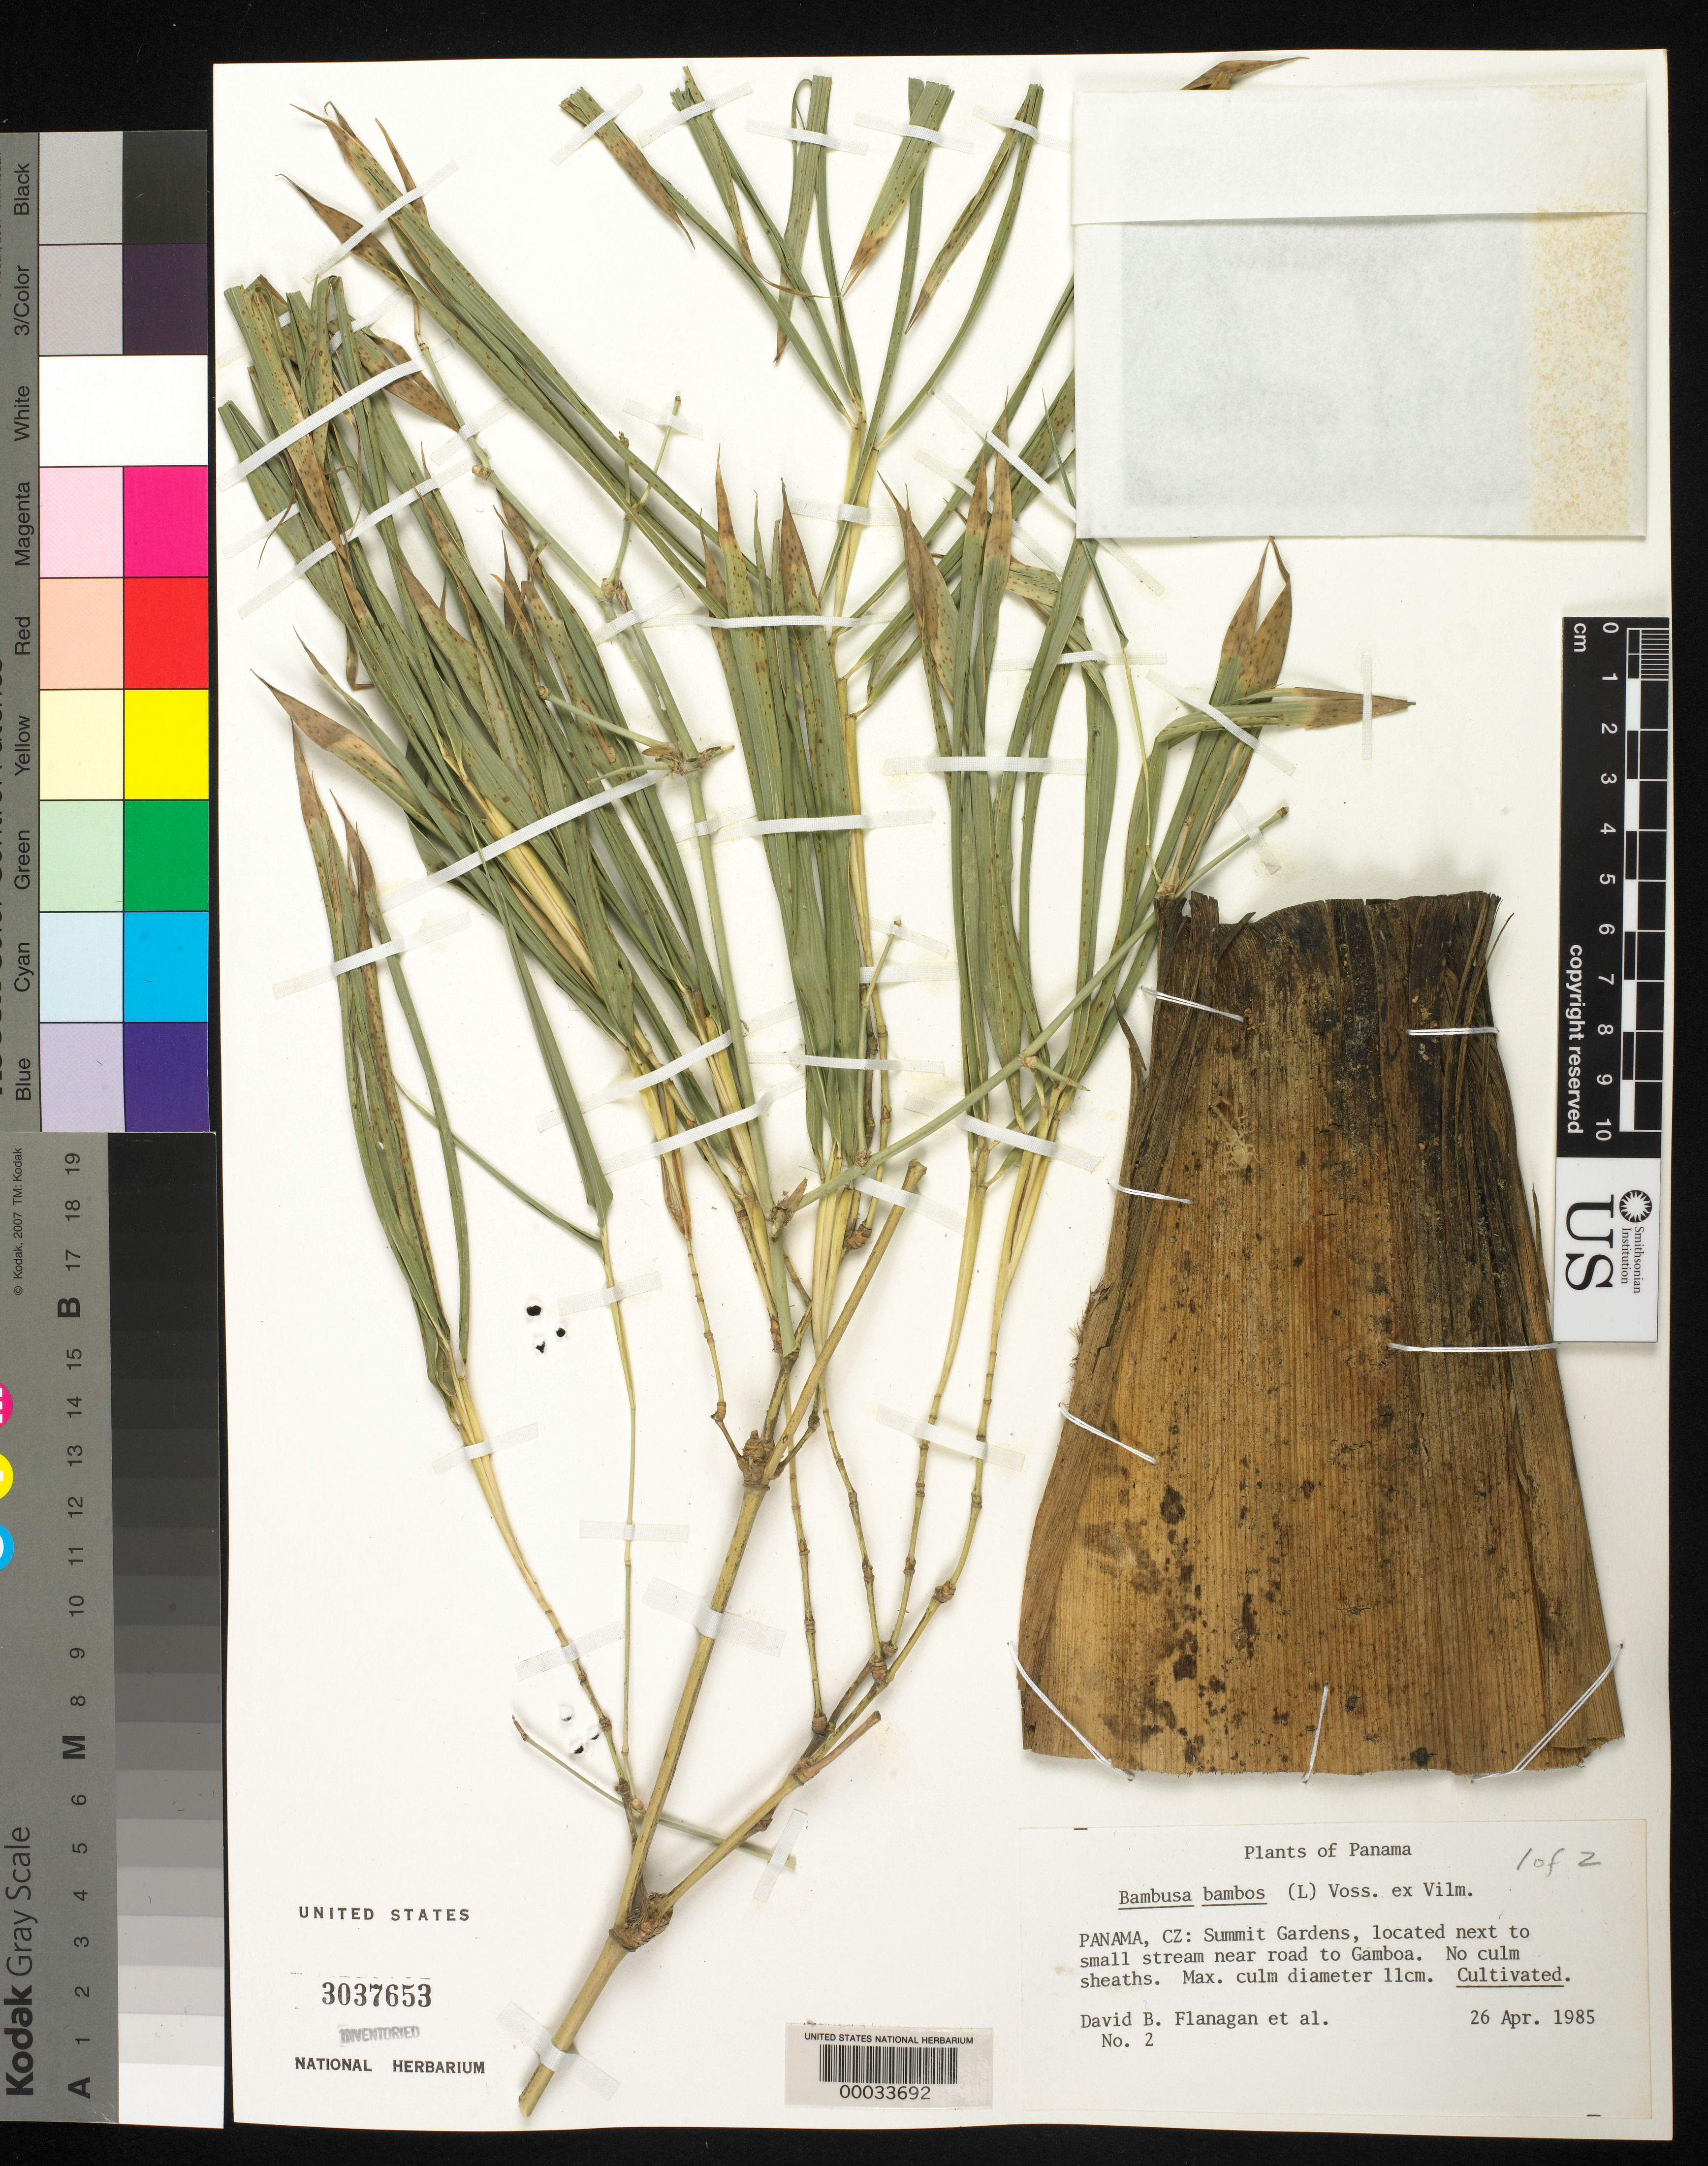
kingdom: Plantae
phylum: Tracheophyta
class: Liliopsida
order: Poales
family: Poaceae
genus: Bambusa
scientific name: Bambusa bambos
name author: (L.) Voss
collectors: D. Flanagan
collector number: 2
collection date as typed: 26 Apr 1985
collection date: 1985-04-26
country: Panama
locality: Summit Gardens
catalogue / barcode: US 3037653